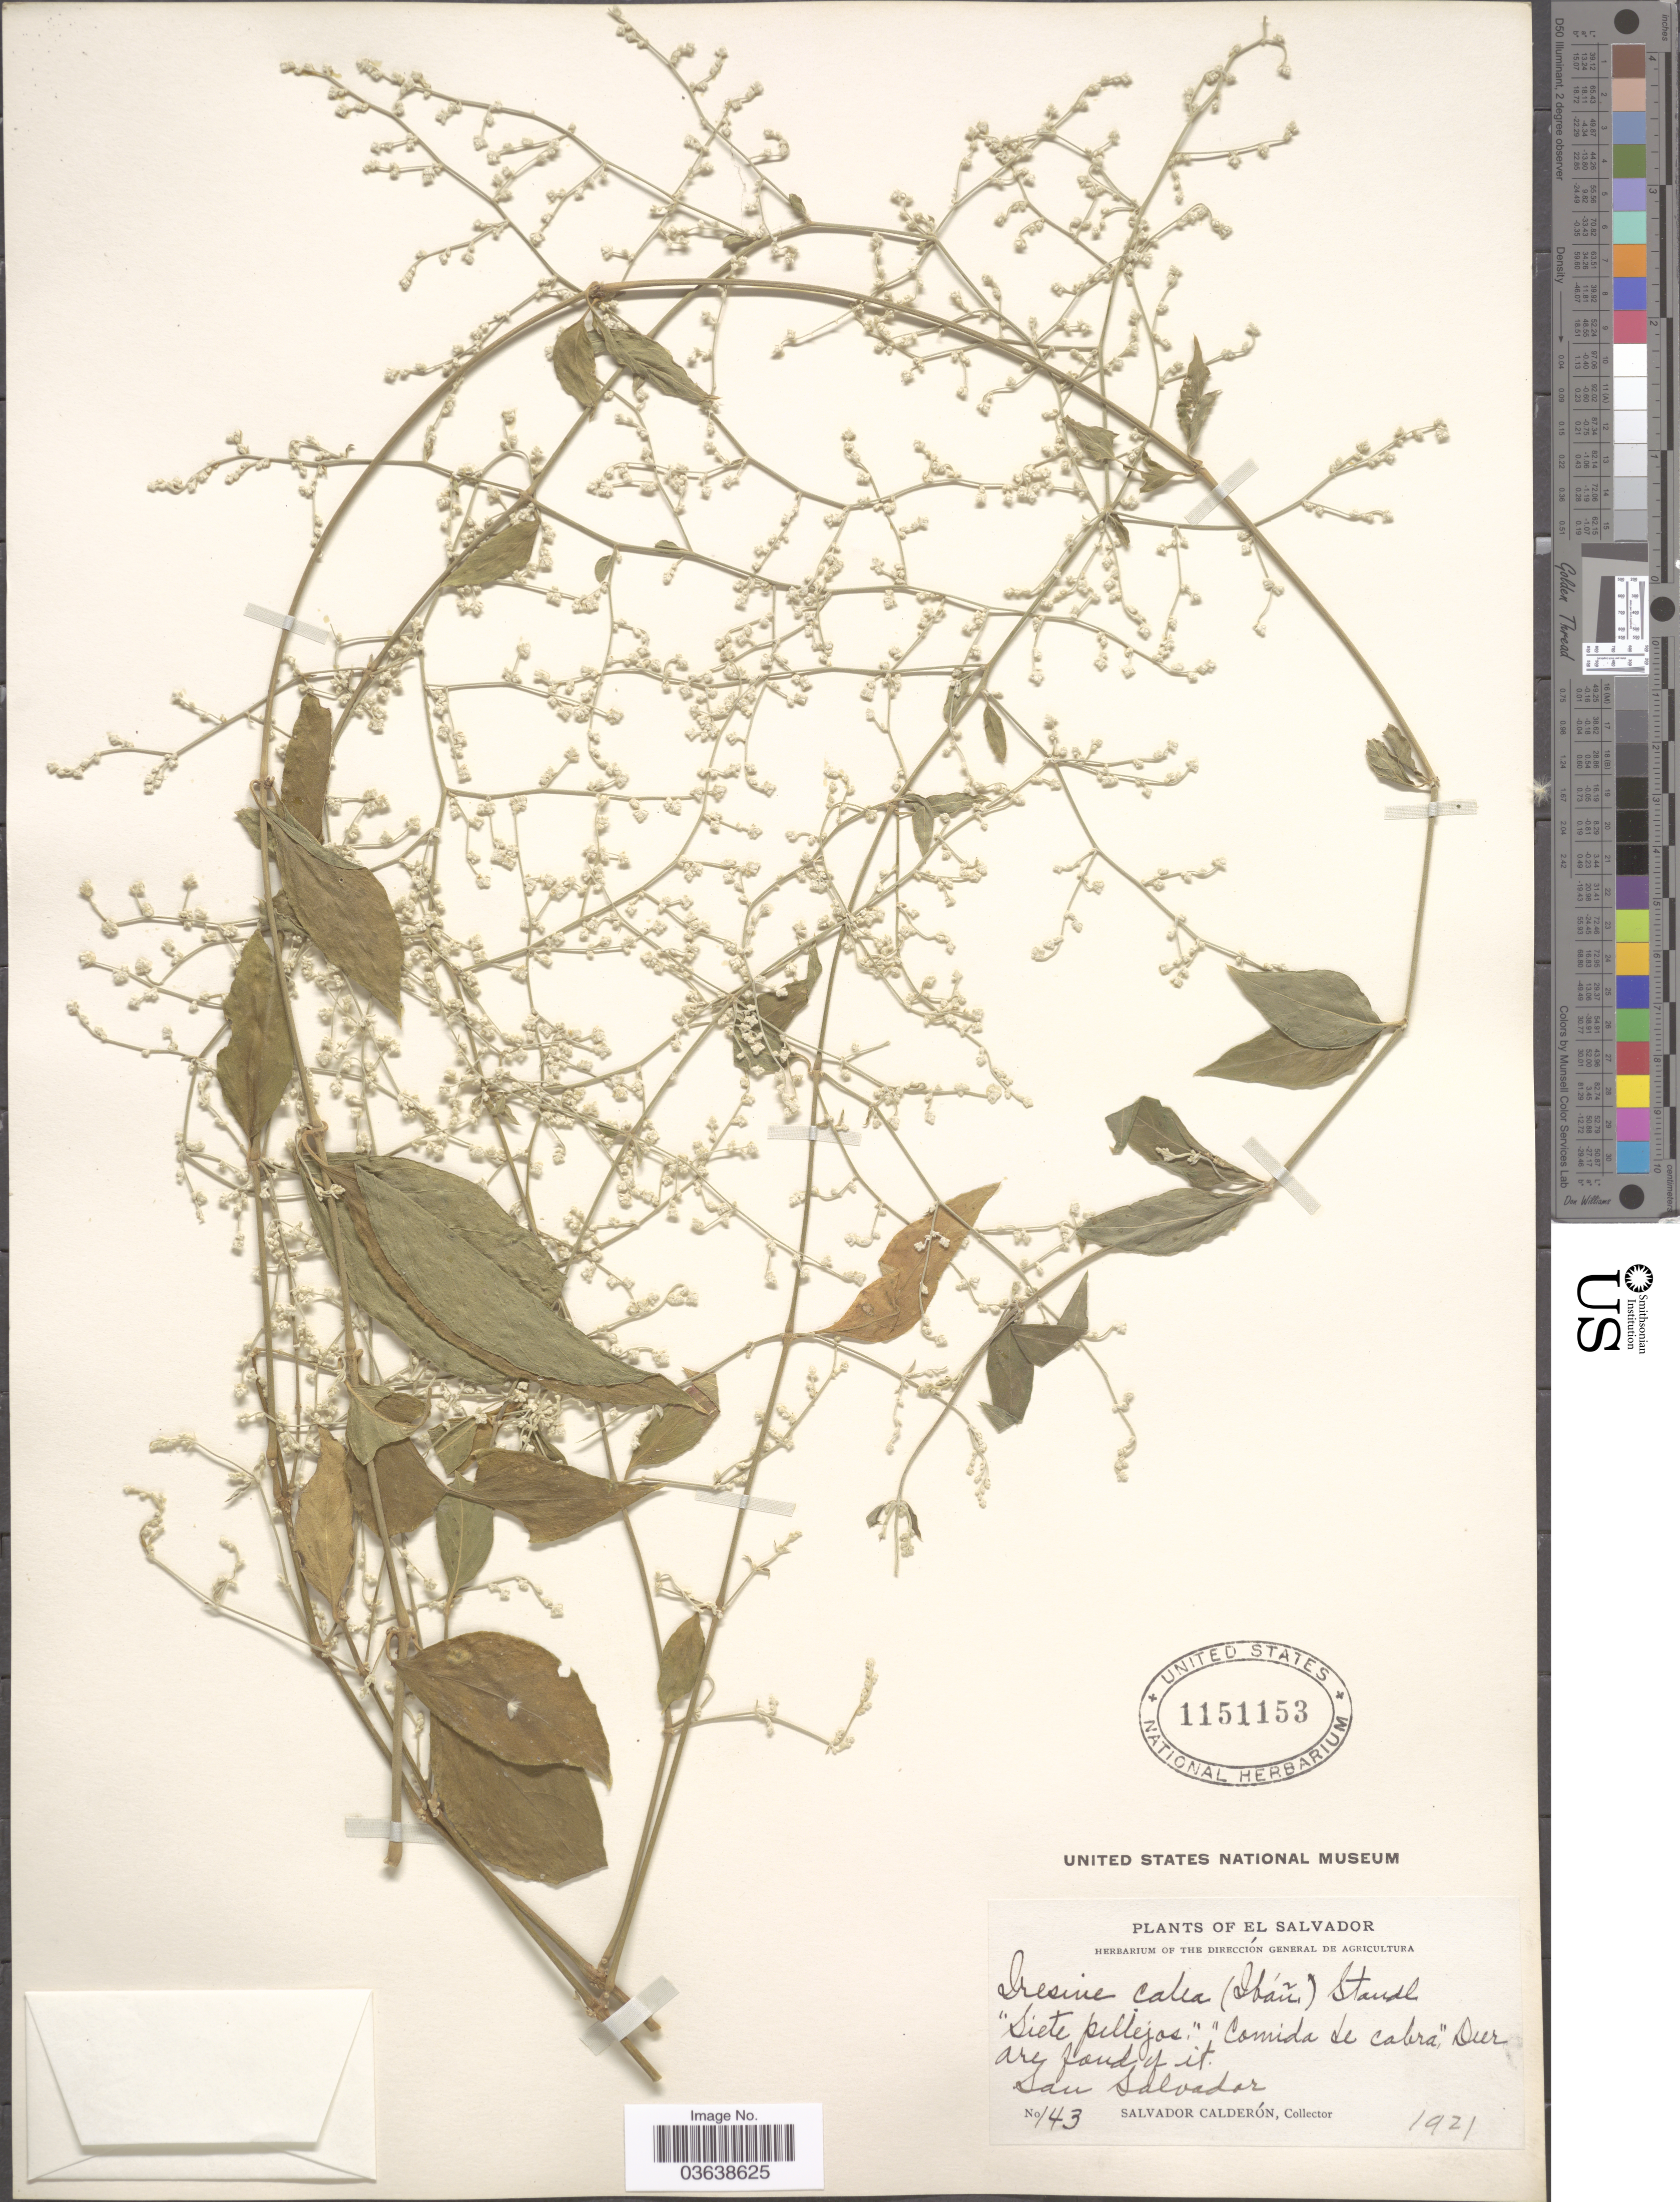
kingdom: Plantae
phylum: Tracheophyta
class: Magnoliopsida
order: Caryophyllales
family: Amaranthaceae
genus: Iresine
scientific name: Iresine calea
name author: (Ibáñez) Standl.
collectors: S. Calderón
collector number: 143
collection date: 1921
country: El Salvador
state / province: San Salvador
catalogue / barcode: US 1151153